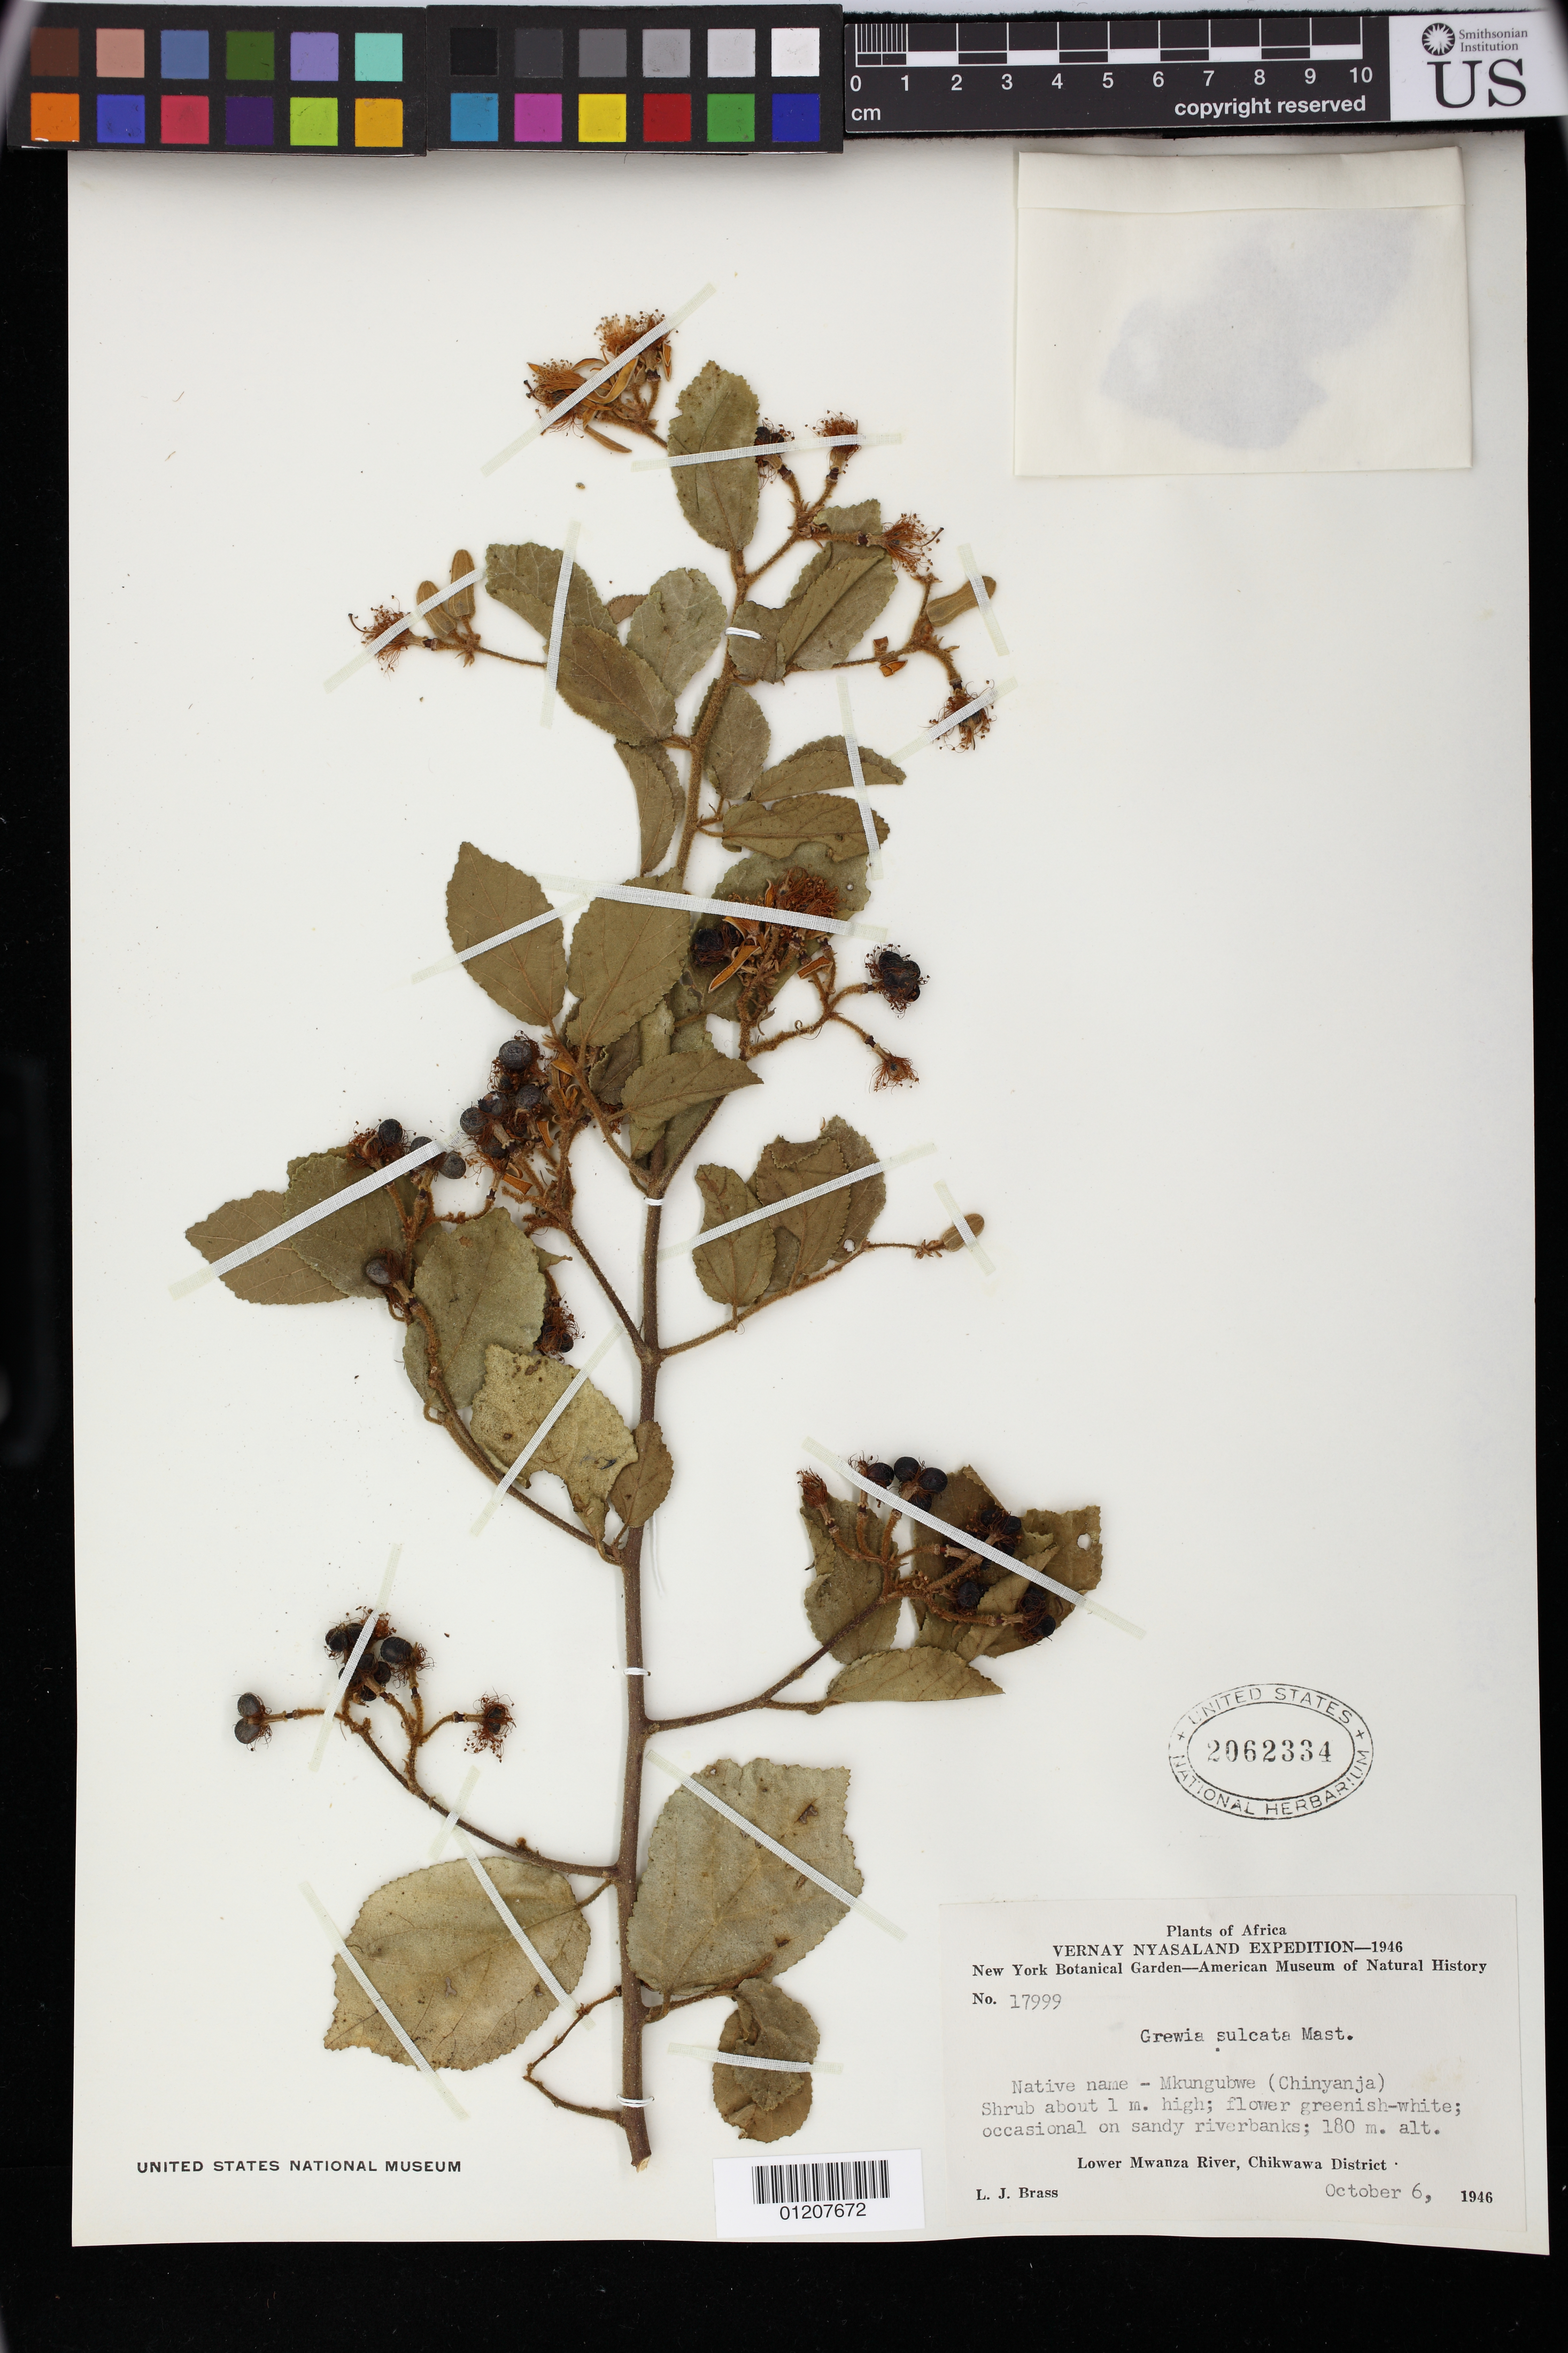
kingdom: Plantae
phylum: Tracheophyta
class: Magnoliopsida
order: Malvales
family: Malvaceae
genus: Grewia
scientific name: Grewia sulcata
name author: Mast.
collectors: L. J. Brass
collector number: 17999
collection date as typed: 10 Jun 1946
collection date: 1946-06-10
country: Malawi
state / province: Southern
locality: Lower Mwanza River, Chikwawa District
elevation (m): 180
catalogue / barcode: US 2062334